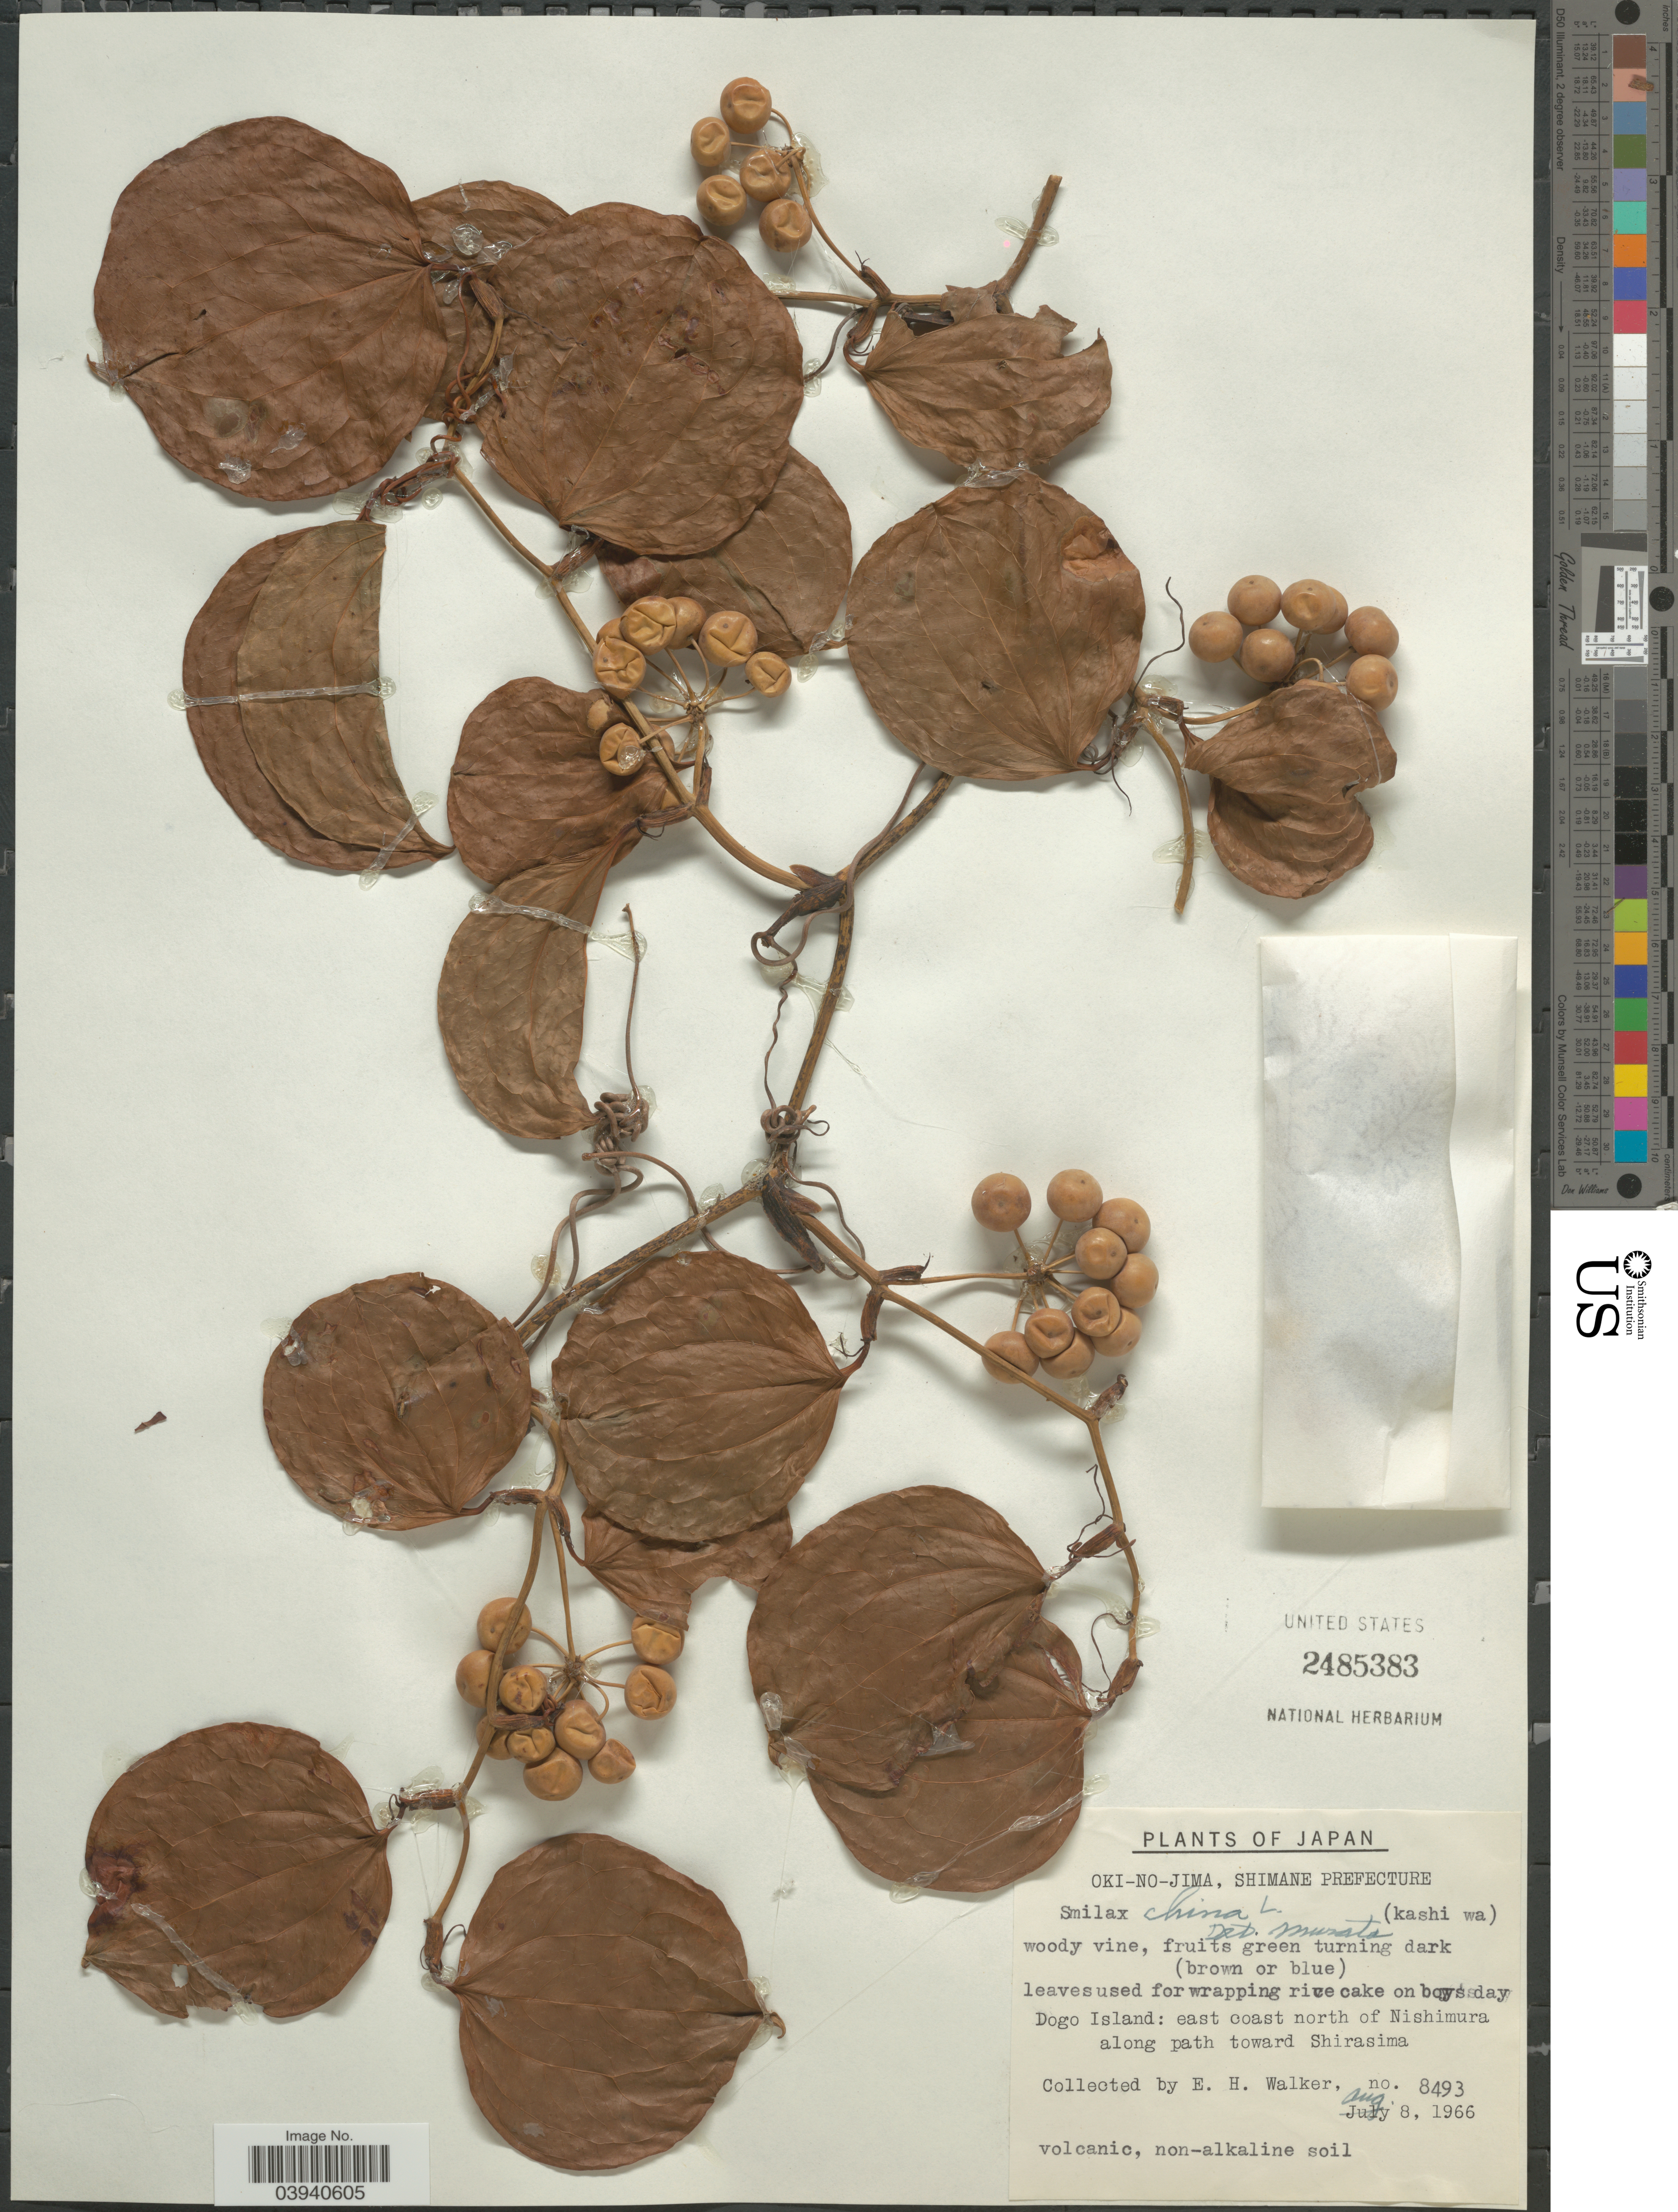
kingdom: Plantae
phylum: Tracheophyta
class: Liliopsida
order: Liliales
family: Smilacaceae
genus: Smilax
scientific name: Smilax china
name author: L.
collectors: E. H. Walker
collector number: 8493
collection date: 1966-08-08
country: Japan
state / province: Simane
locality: Oki-No-Jima, Shimane Prefecture. Dogo Island: east coast north of Nishimura along path toward Shirasima.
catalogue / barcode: US 2485383